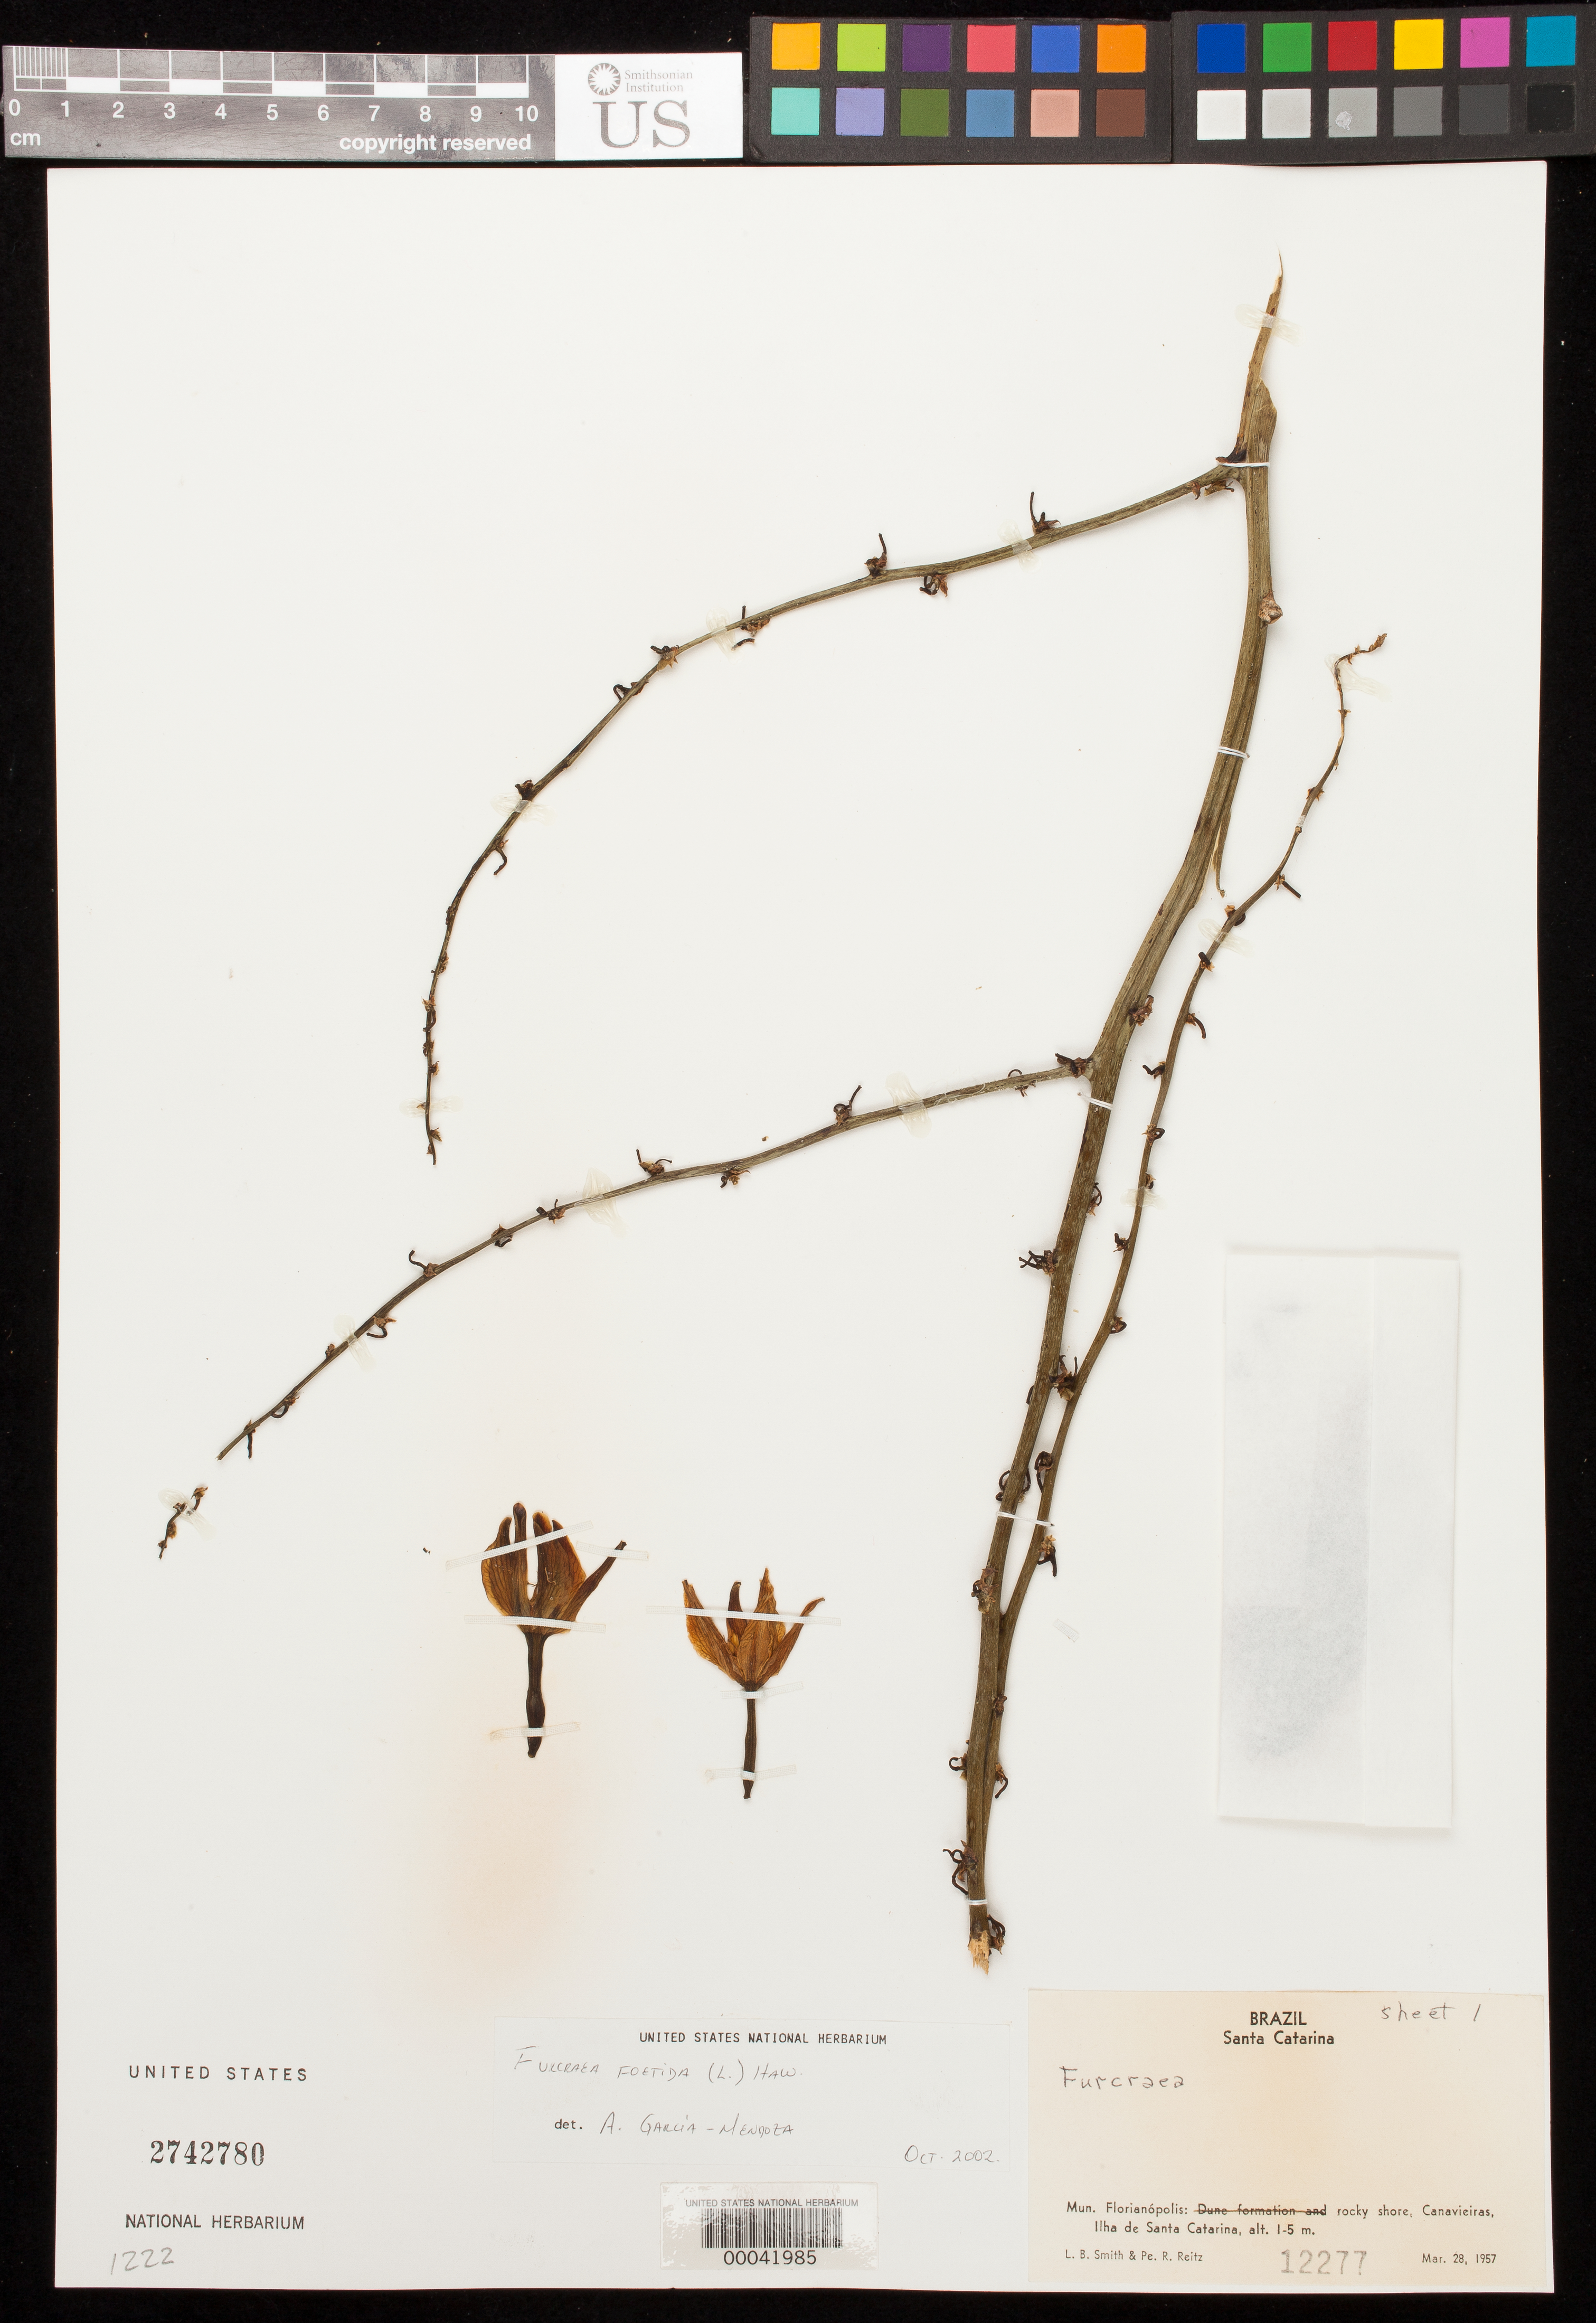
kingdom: Plantae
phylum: Tracheophyta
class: Liliopsida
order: Asparagales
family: Asparagaceae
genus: Furcraea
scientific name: Furcraea foetida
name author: (L.) Haw.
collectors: L. Smith & R. Reitz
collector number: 12277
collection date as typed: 28 Mar 1957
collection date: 1957-03-28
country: Brazil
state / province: Santa Catarina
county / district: Florianópolis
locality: Santa Catarina Island, Canavieiras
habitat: Rocky shore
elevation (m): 1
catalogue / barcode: US 2742780